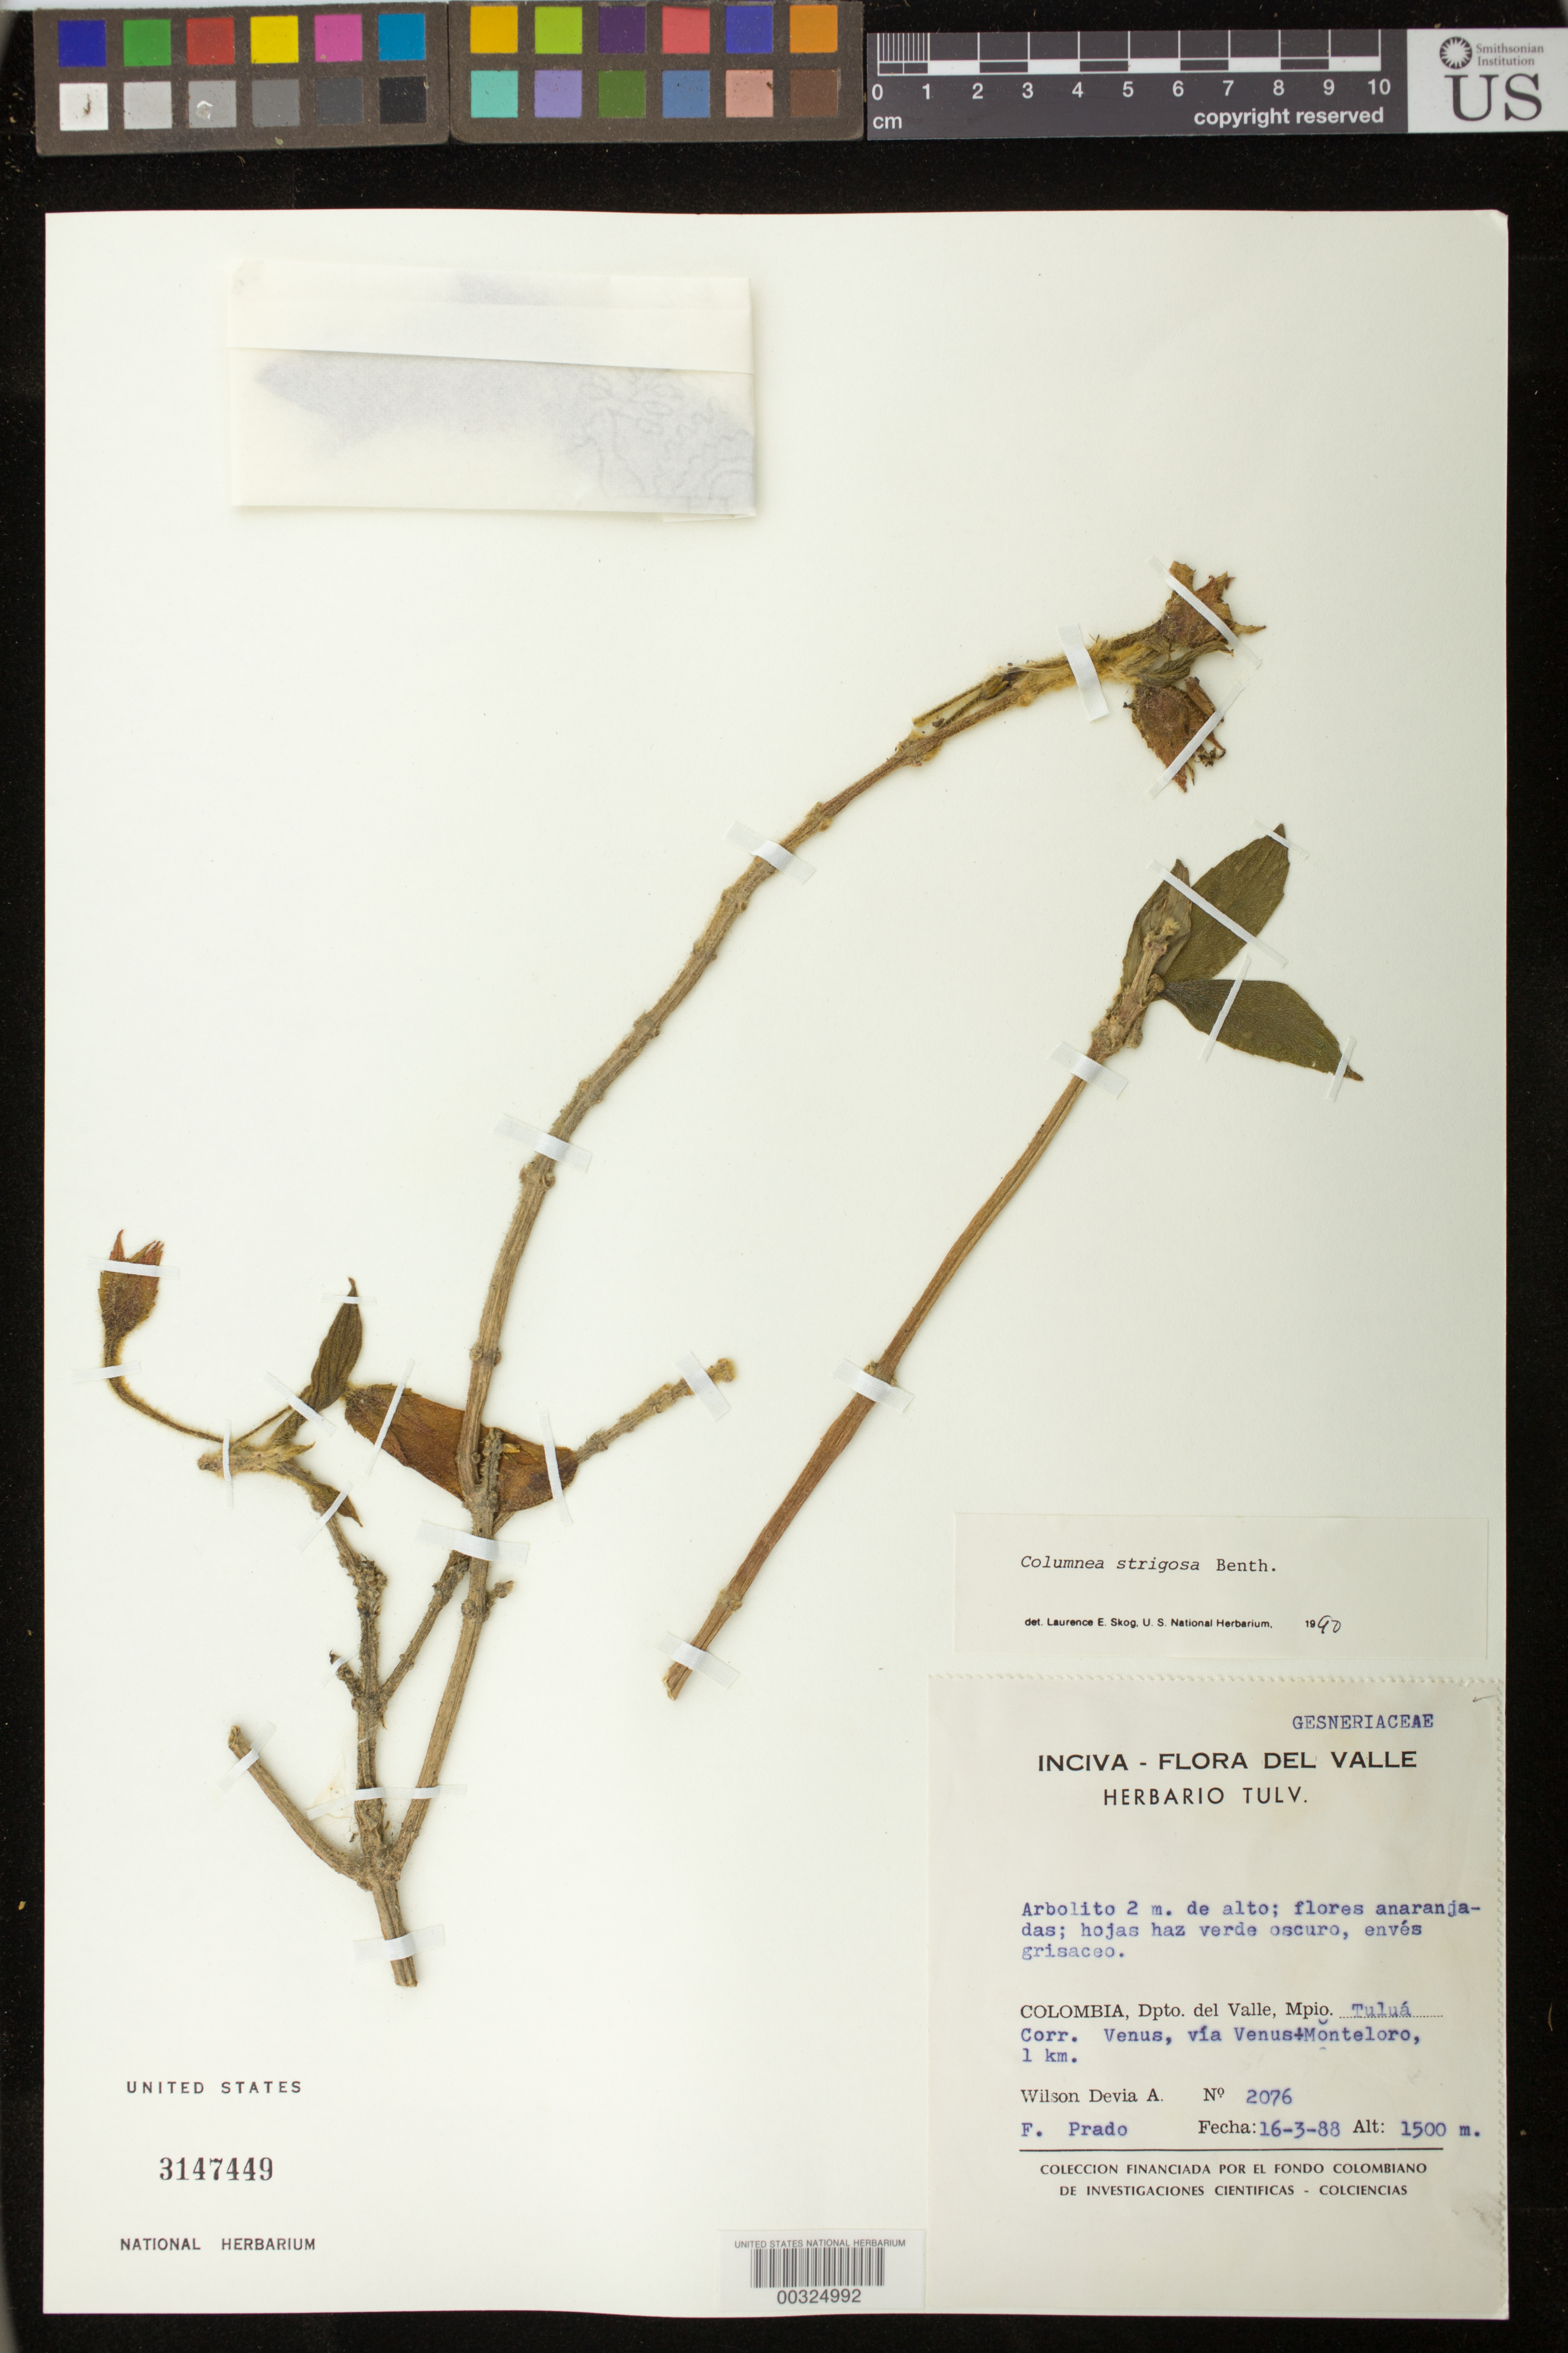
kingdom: Plantae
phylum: Tracheophyta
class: Magnoliopsida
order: Lamiales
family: Gesneriaceae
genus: Columnea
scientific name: Columnea strigosa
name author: Benth.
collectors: W. Devia A. & F. Prado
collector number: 2076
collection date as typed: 1988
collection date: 1988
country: Colombia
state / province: Valle del Cauca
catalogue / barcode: US 3147449